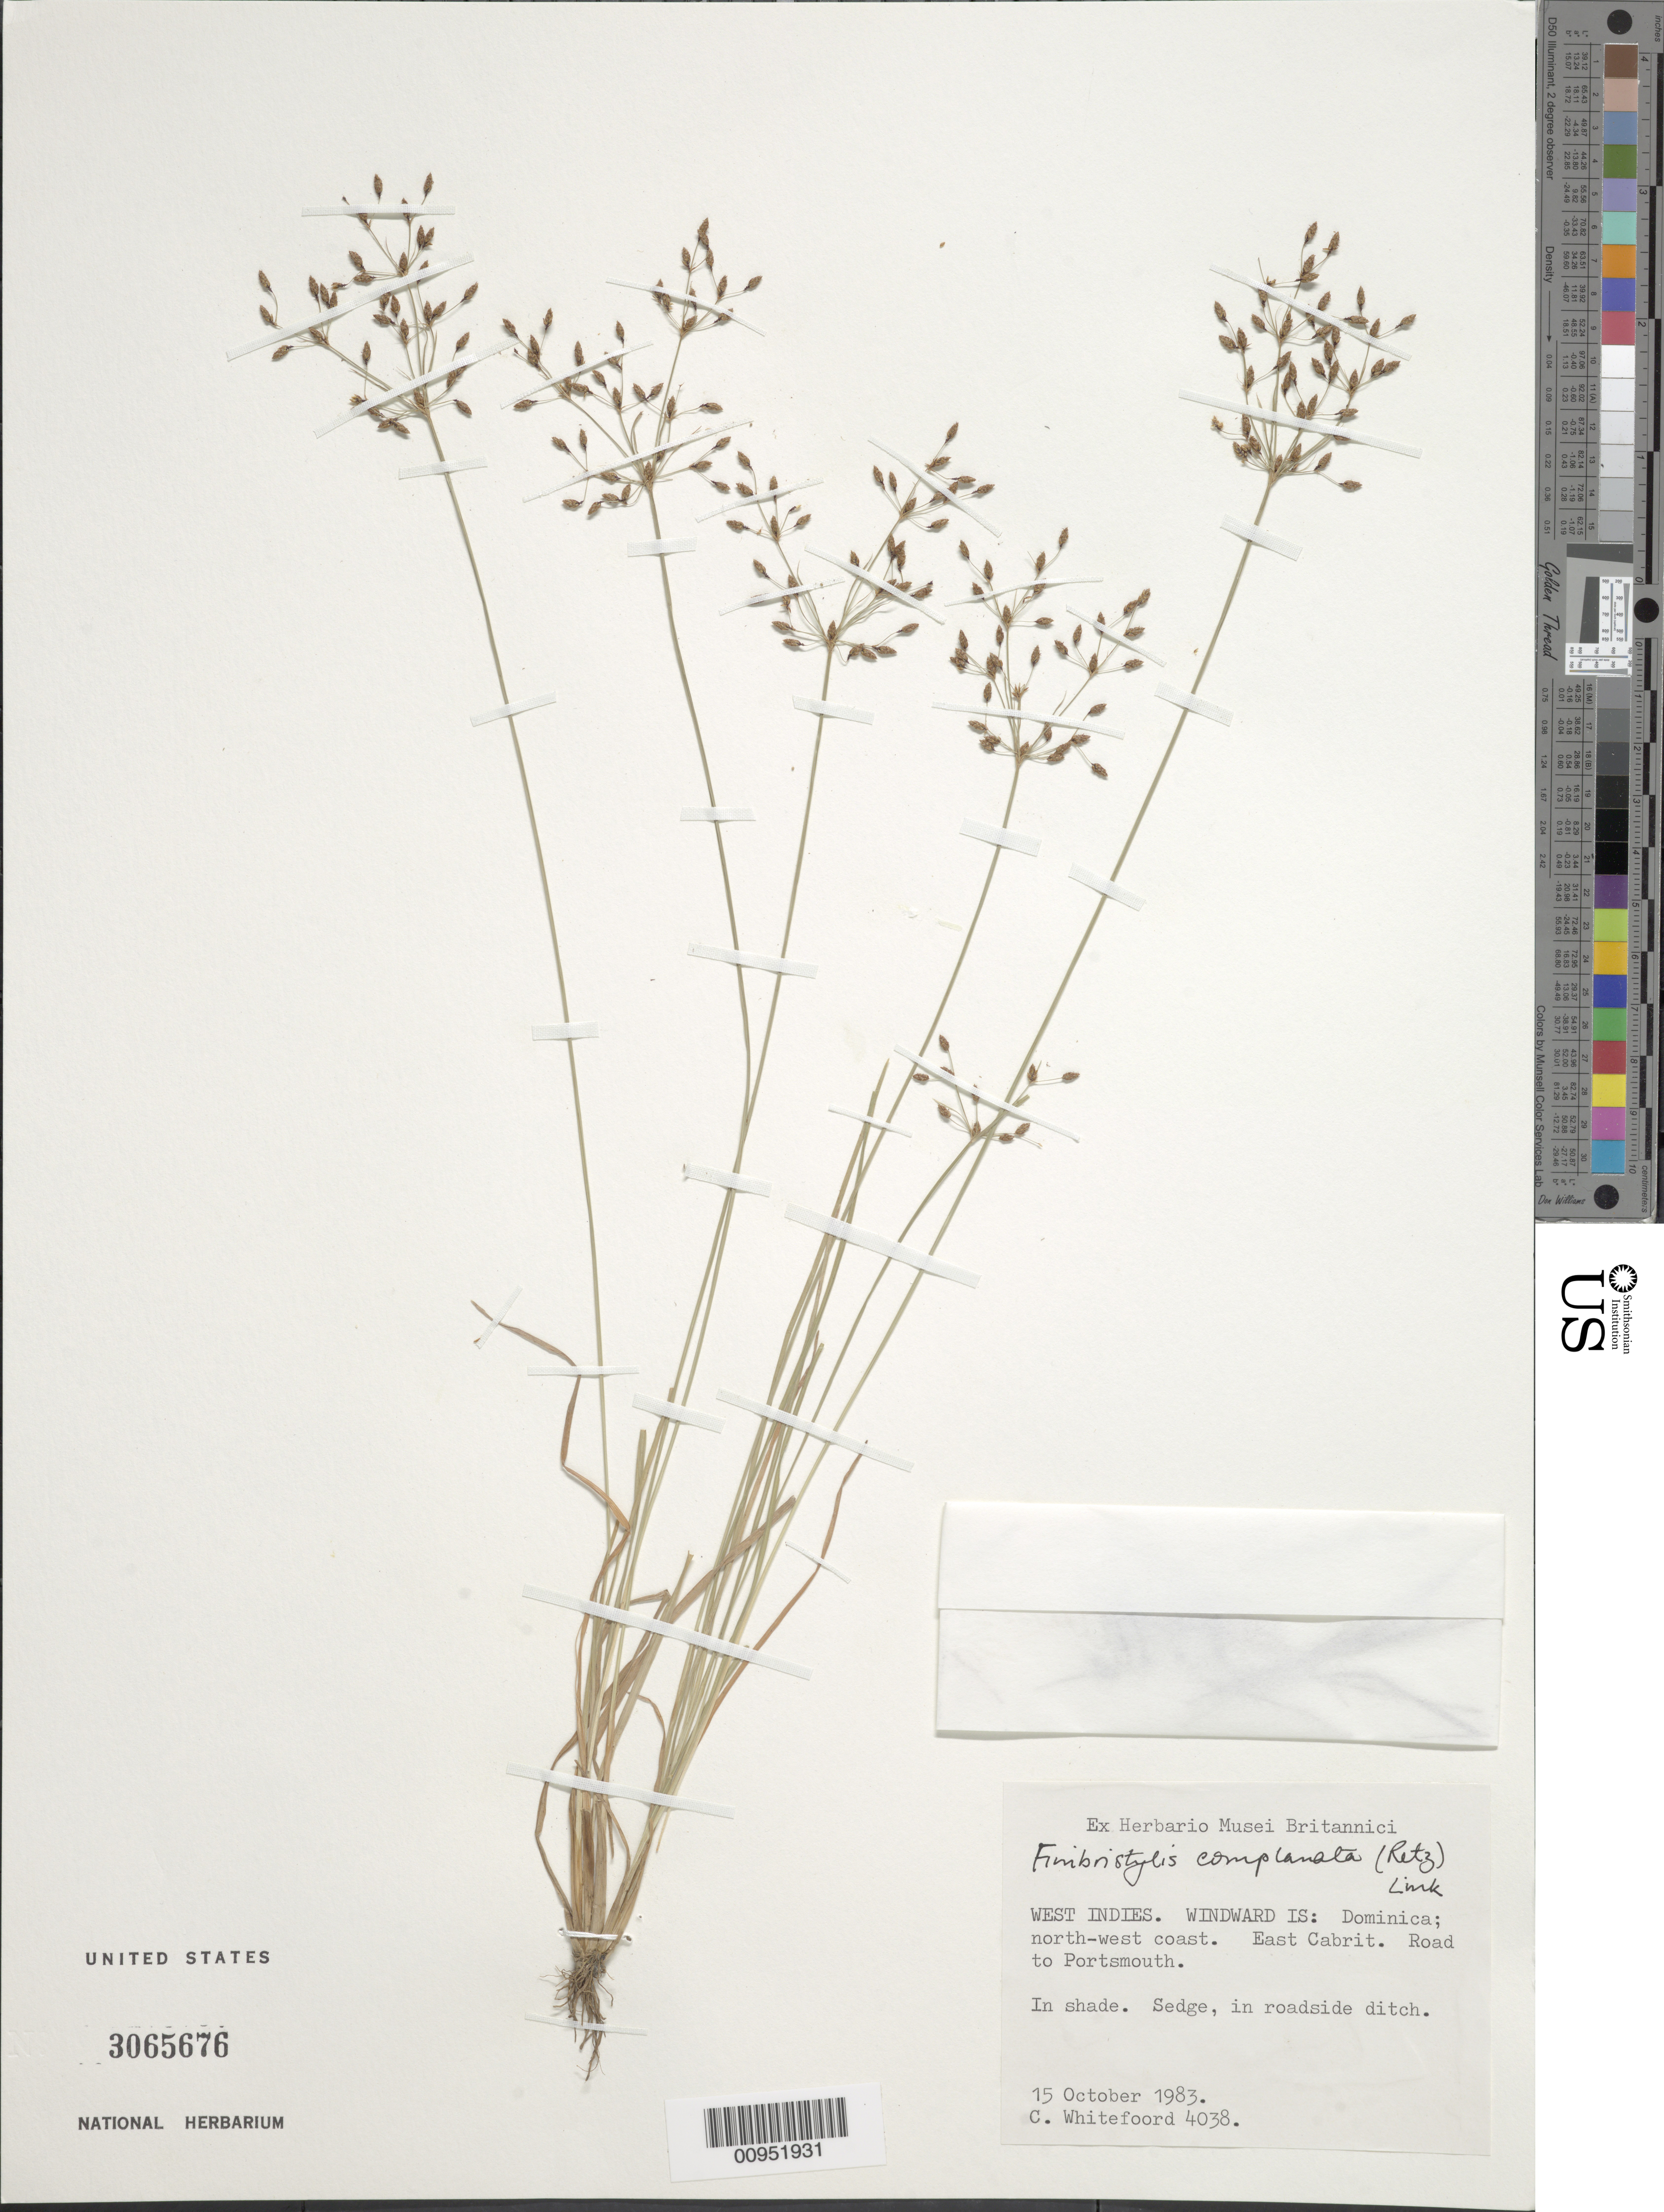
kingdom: Plantae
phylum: Tracheophyta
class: Liliopsida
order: Poales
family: Cyperaceae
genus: Fimbristylis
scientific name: Fimbristylis complanata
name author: (Retz.) Link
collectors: C. Whitefoord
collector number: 4038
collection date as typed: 15 Oct 1983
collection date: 1983-10-15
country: Dominica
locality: North-west coast, East Cabrit, Road to Portsmouth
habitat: In shade in roadside ditch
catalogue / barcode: US 3065676